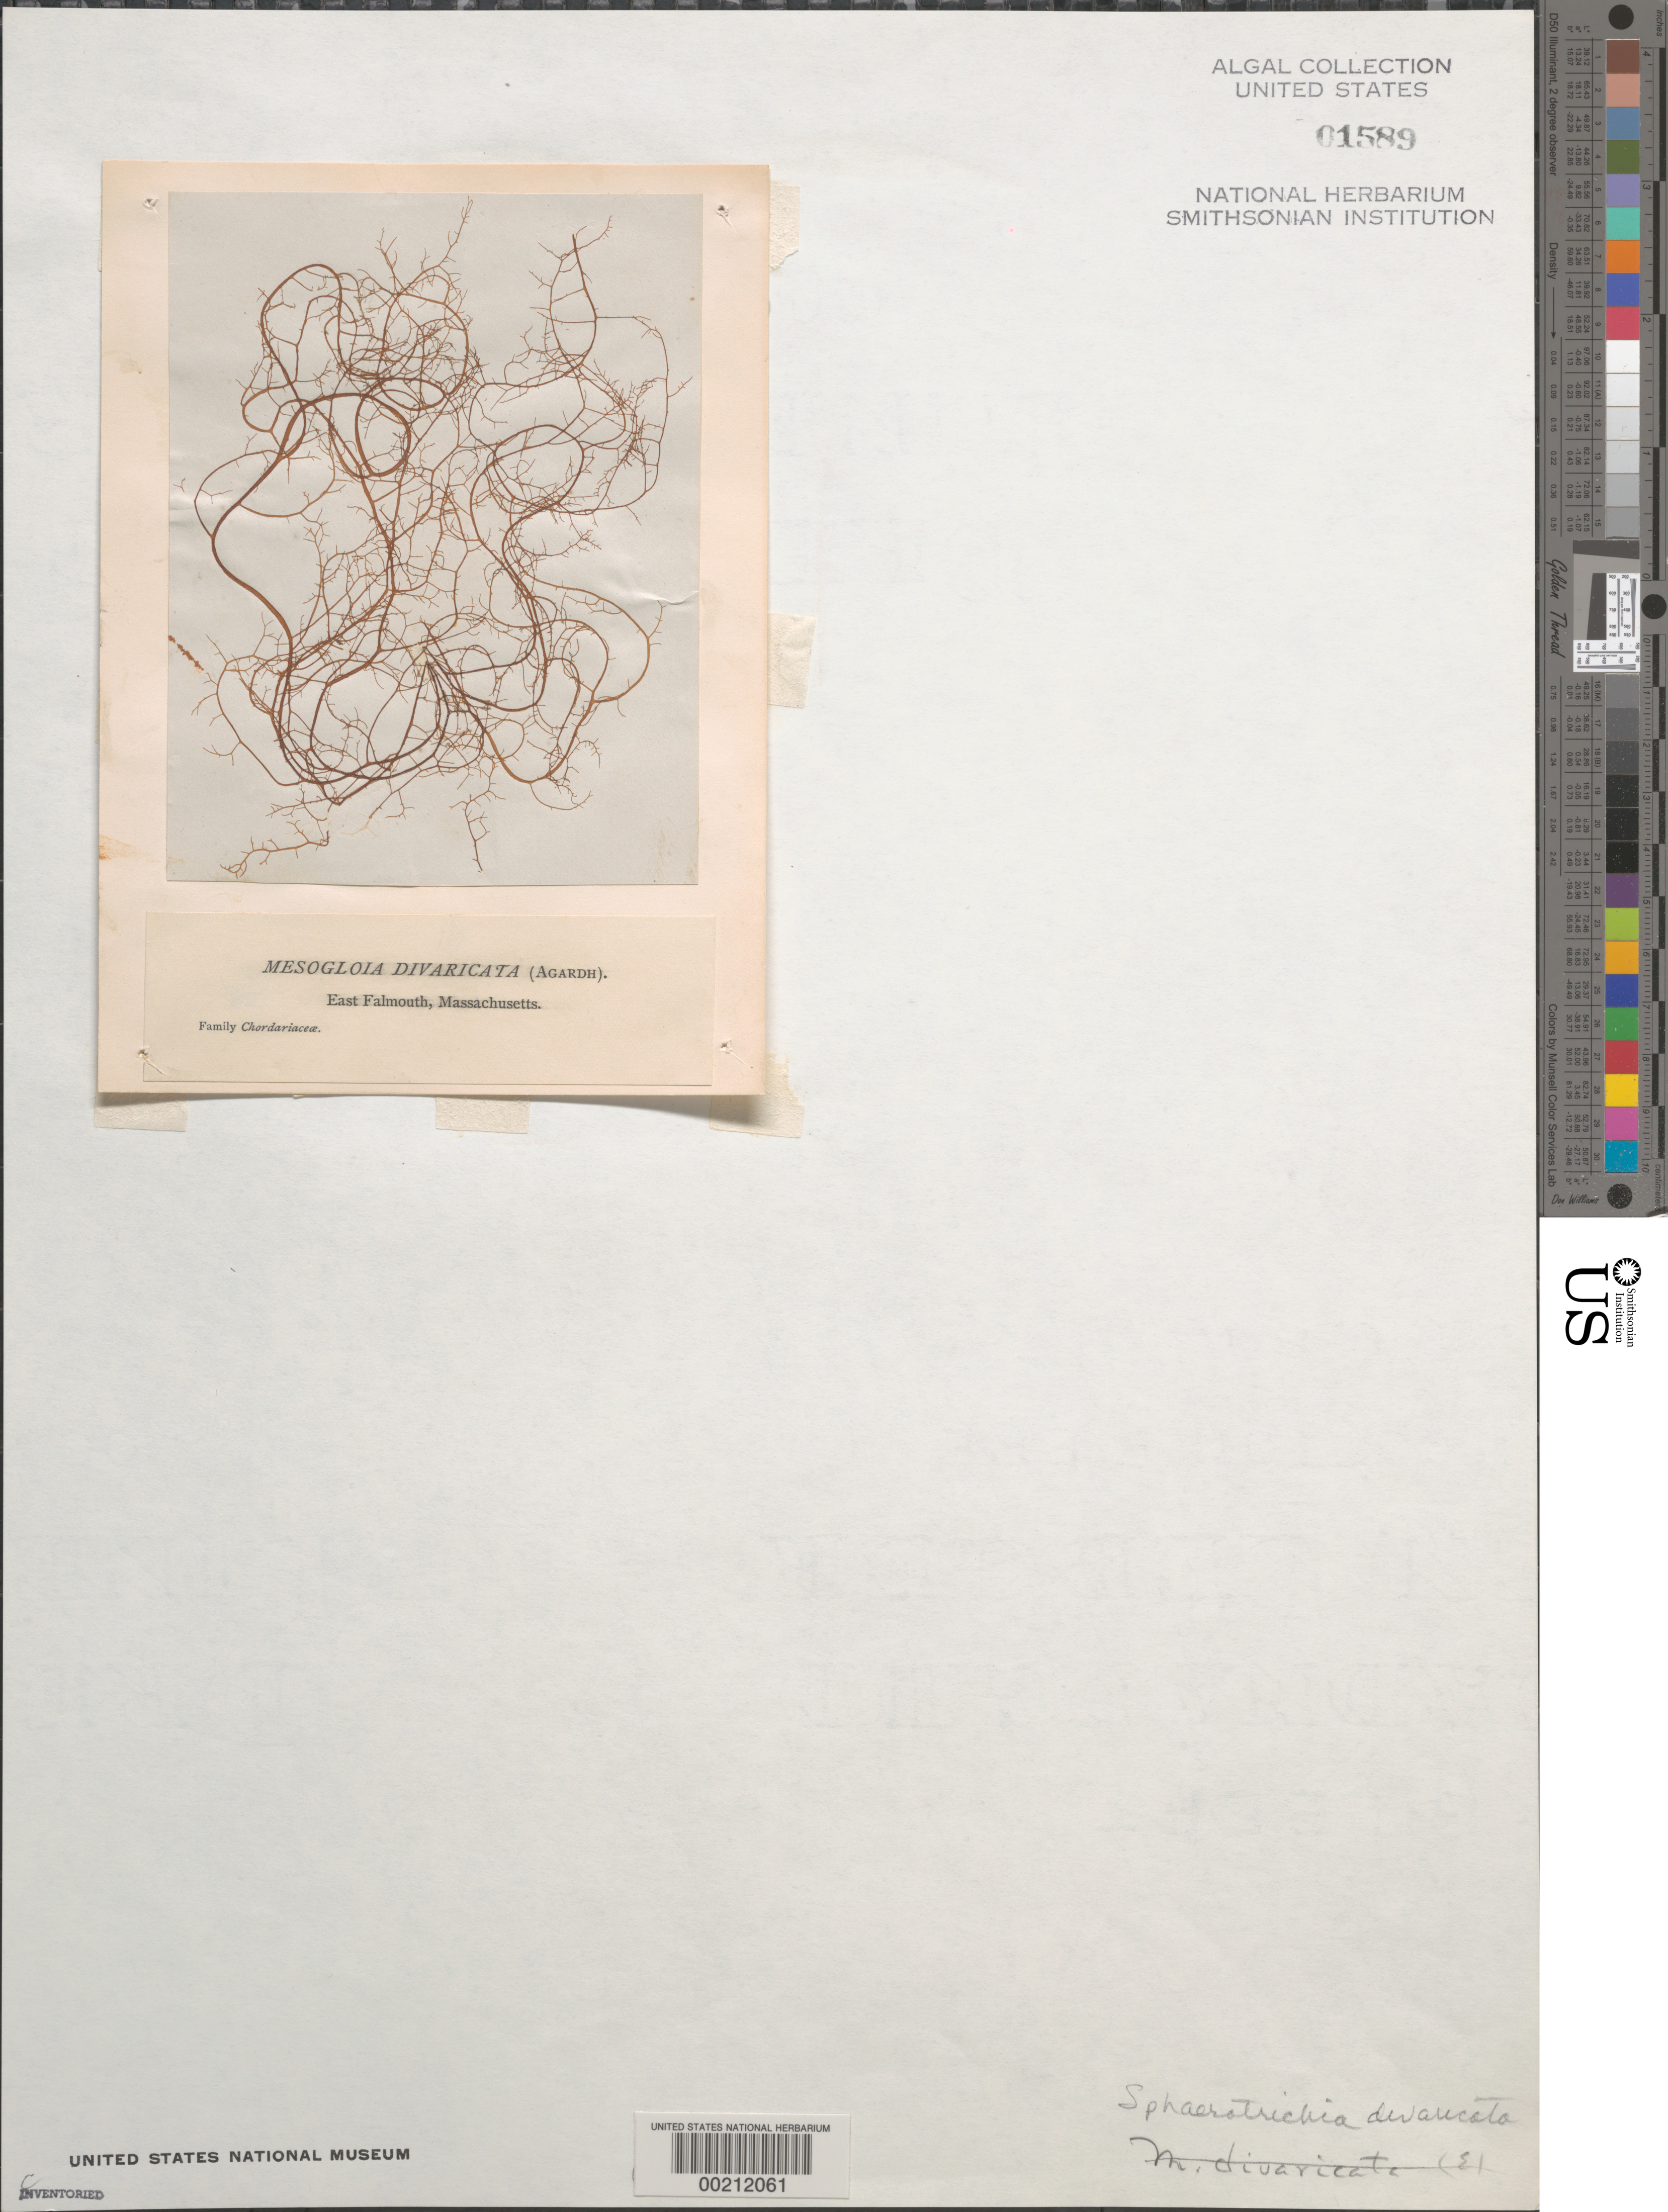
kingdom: Chromista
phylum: Ochrophyta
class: Phaeophyceae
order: Ectocarpales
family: Chordariaceae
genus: Sphaerotrichia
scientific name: Sphaerotrichia divaricata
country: United States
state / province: Massachusetts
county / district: Barnstable County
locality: East Falmouth, Cape Cod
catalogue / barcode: US 1589